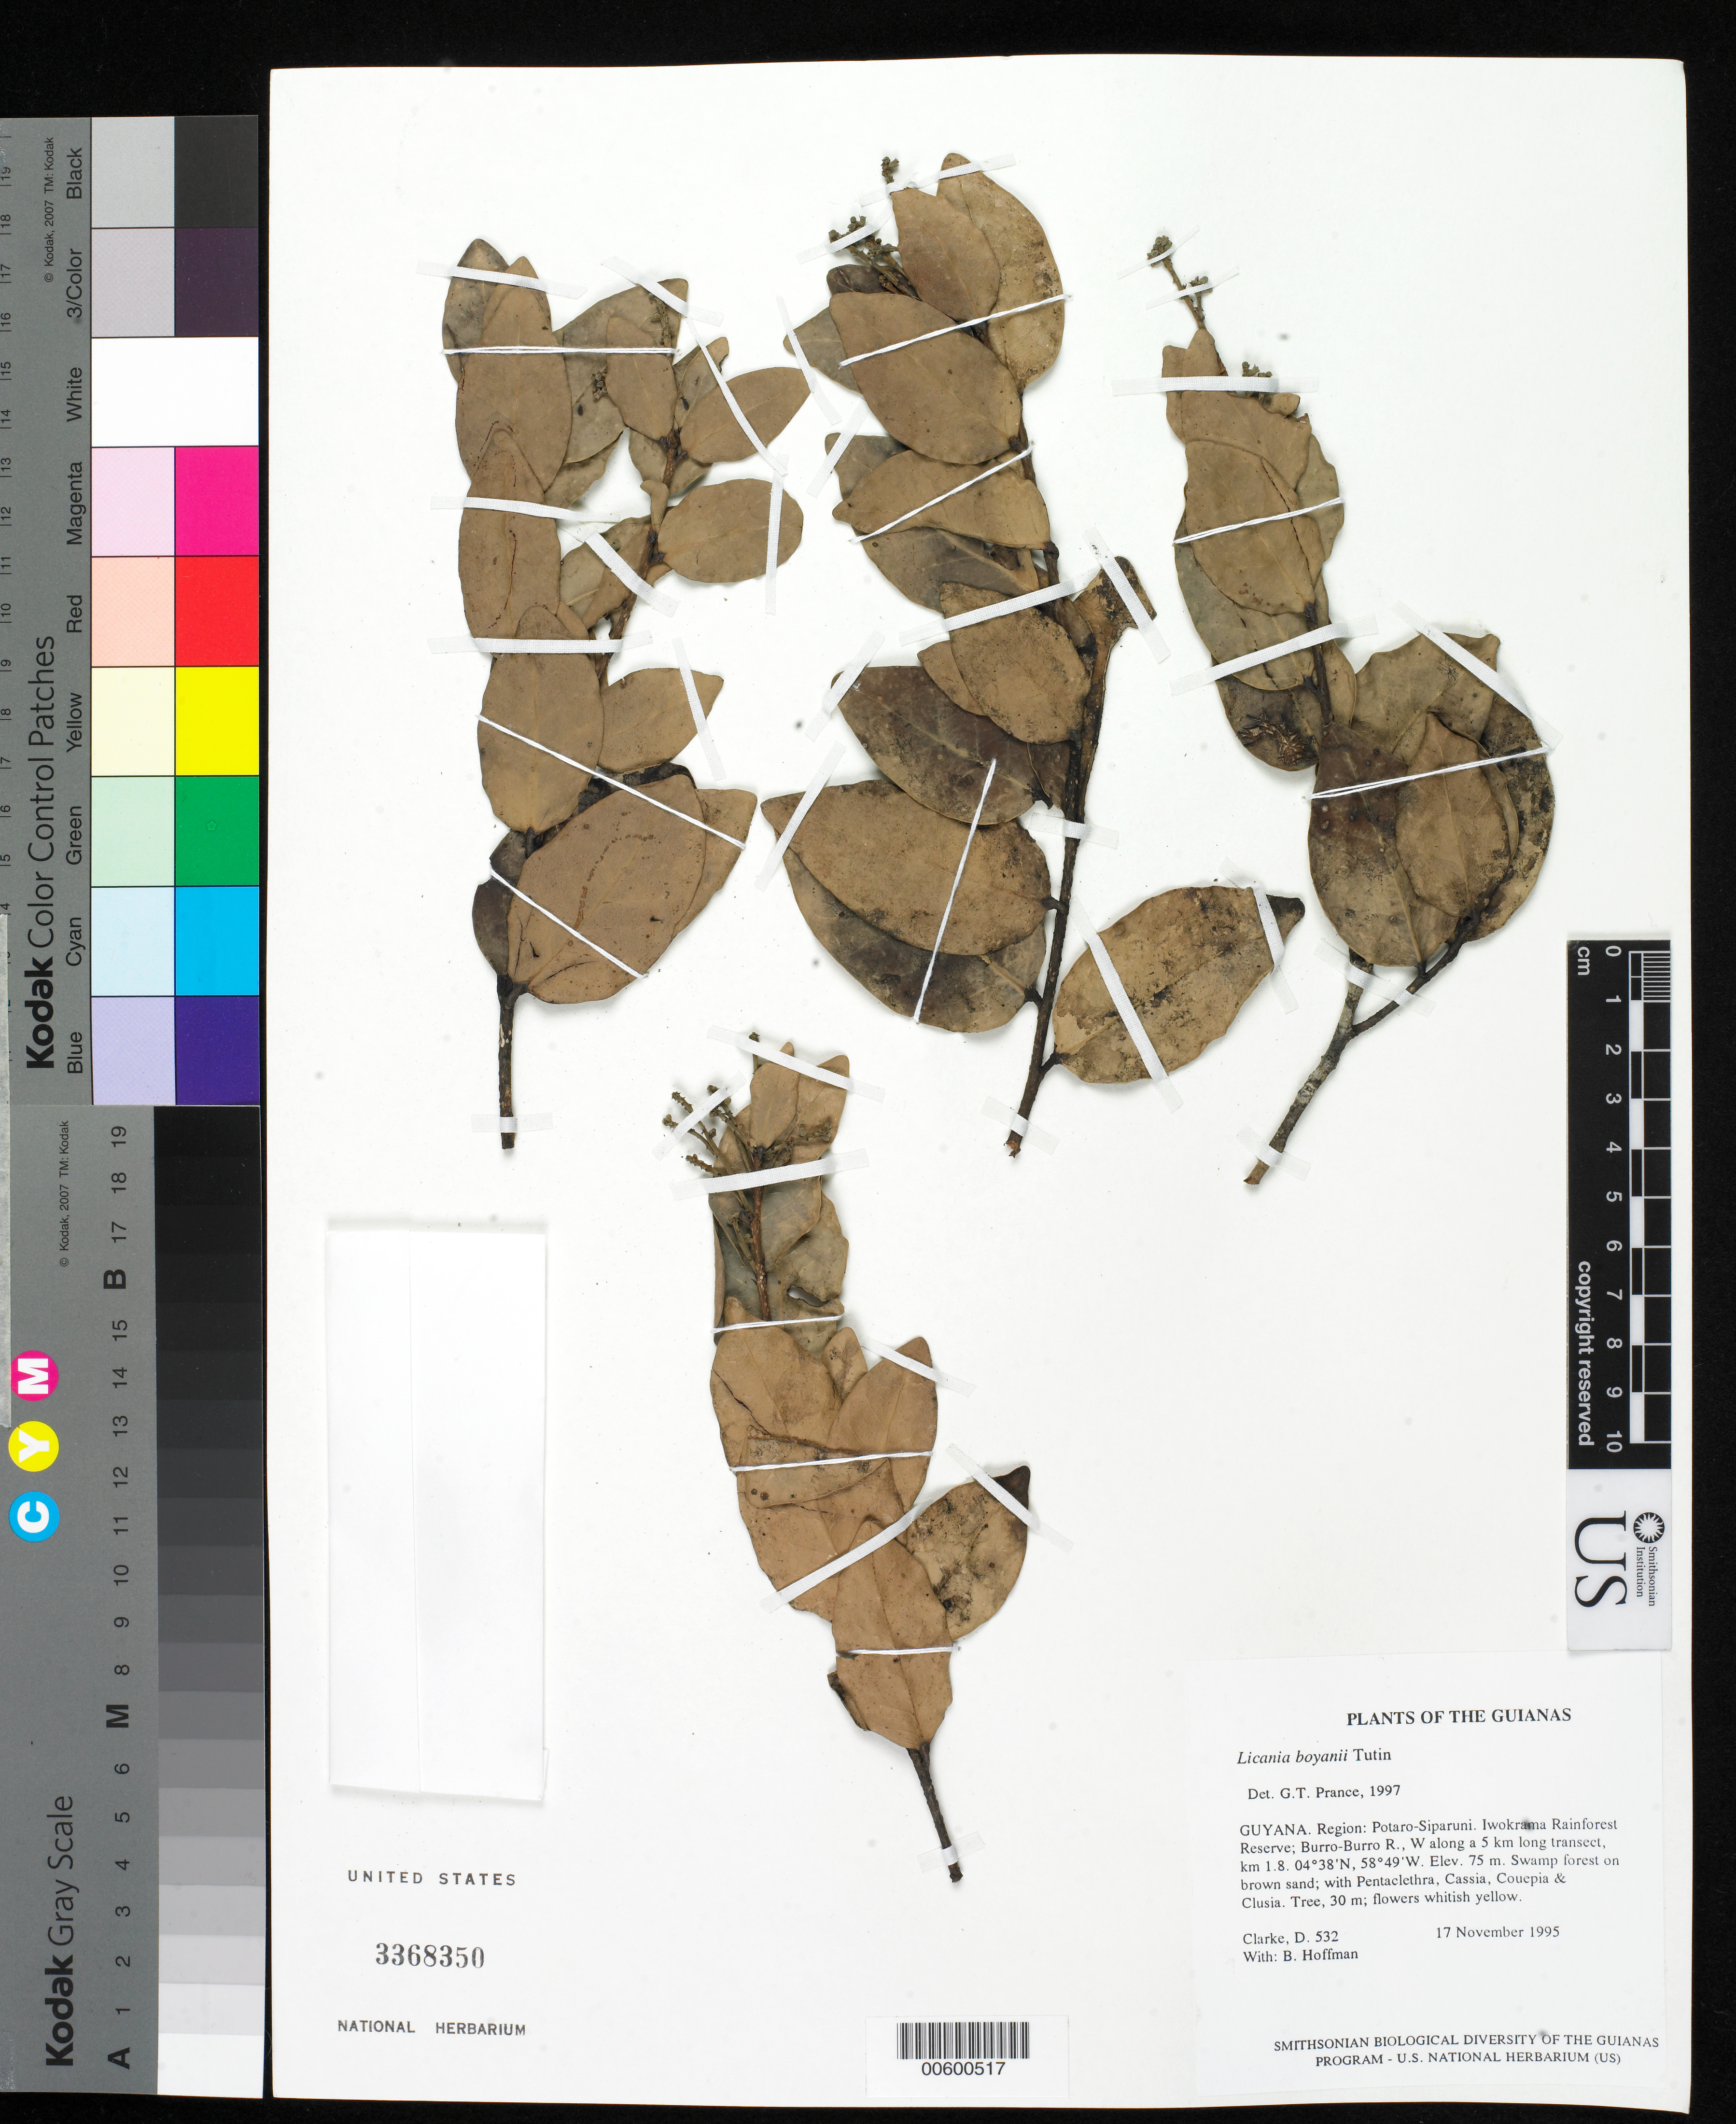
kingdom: Plantae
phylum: Tracheophyta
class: Magnoliopsida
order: Malpighiales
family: Chrysobalanaceae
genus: Licania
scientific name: Licania boyanii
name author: Tutin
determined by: Prance, G. T.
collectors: H. D. Clarke & B. Hoffman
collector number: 532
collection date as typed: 17 November 1995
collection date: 1995-11-17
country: Guyana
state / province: Potaro-Siparuni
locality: Iwokrama Rainforest Reserve; Burro-Burro R., W along a 5 km long transect, km 1.8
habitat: Swamp forest on brown sand; with Pentaclethra, Cassia, Couepia & Clusia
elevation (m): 75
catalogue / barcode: US 3368350